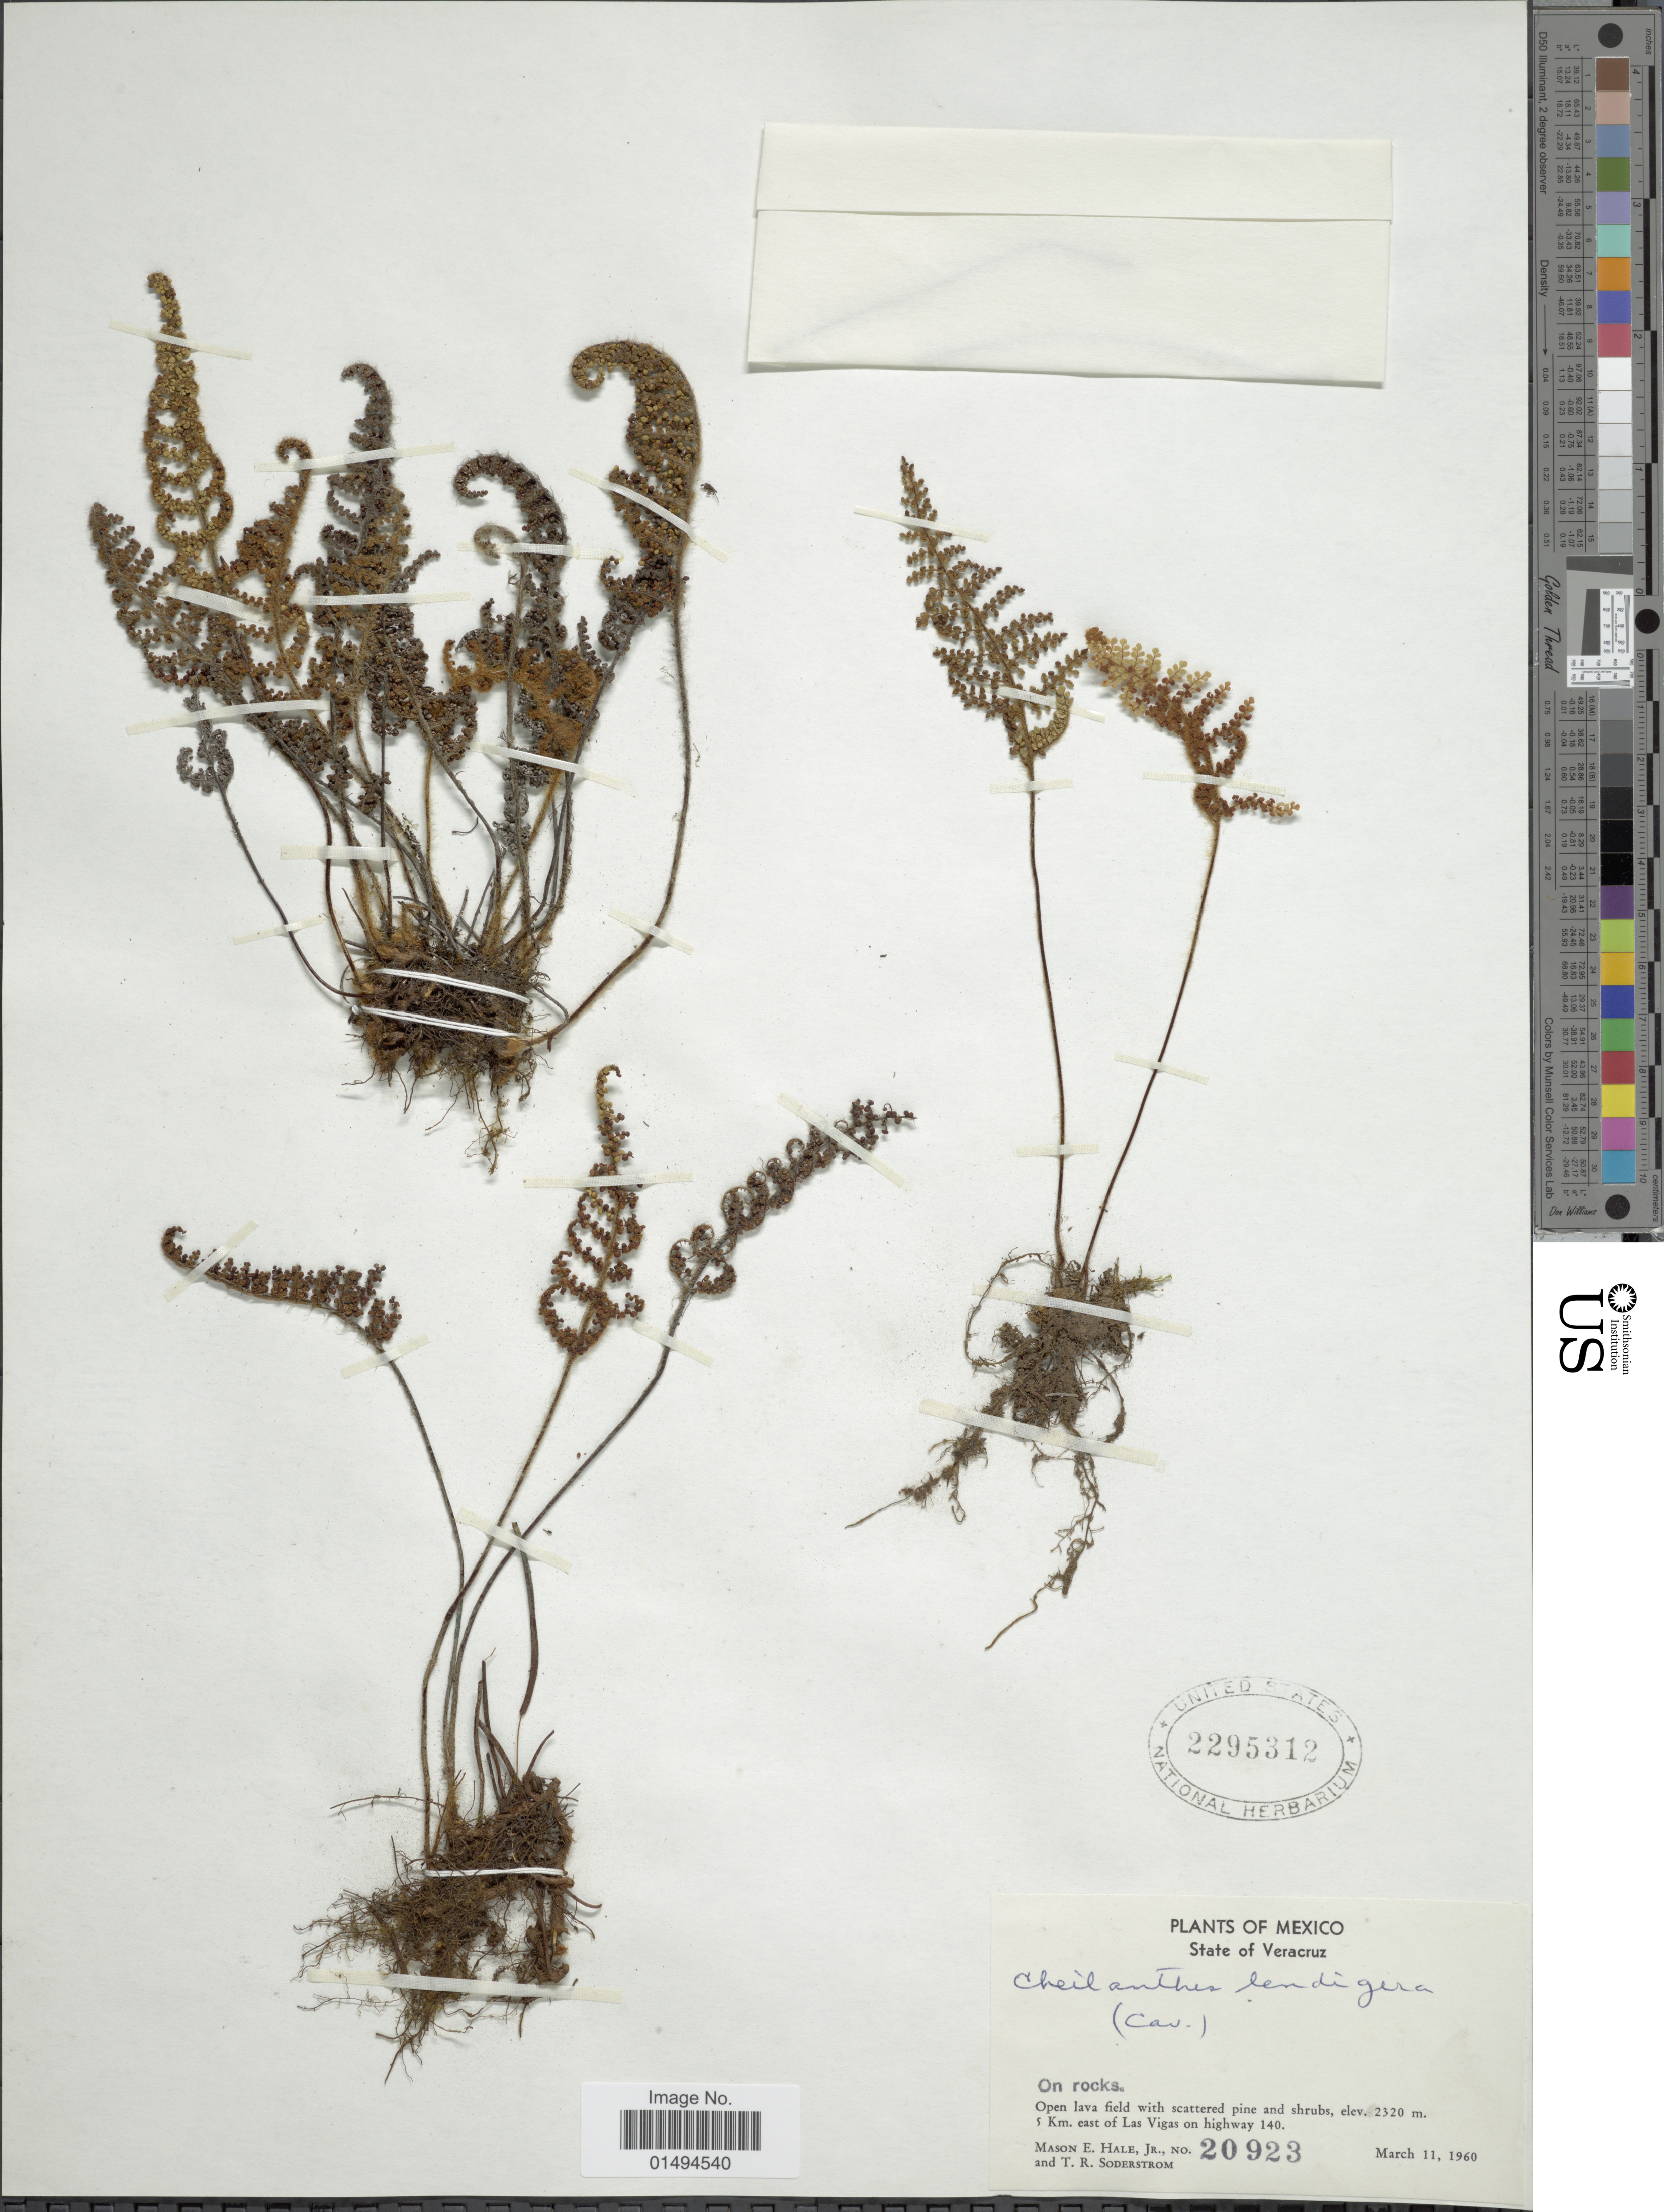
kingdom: Plantae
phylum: Tracheophyta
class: Polypodiopsida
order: Polypodiales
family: Pteridaceae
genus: Myriopteris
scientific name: Myriopteris lendigera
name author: (Cav.) J. Sm.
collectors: M. Hale & T. R. Soderstrom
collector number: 20923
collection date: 1960-03-11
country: Mexico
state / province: Veracruz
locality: Open lava field with scattered pine and shrubs, 5 km. east of Las Vigas on highway 140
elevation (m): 2320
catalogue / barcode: US 2295312